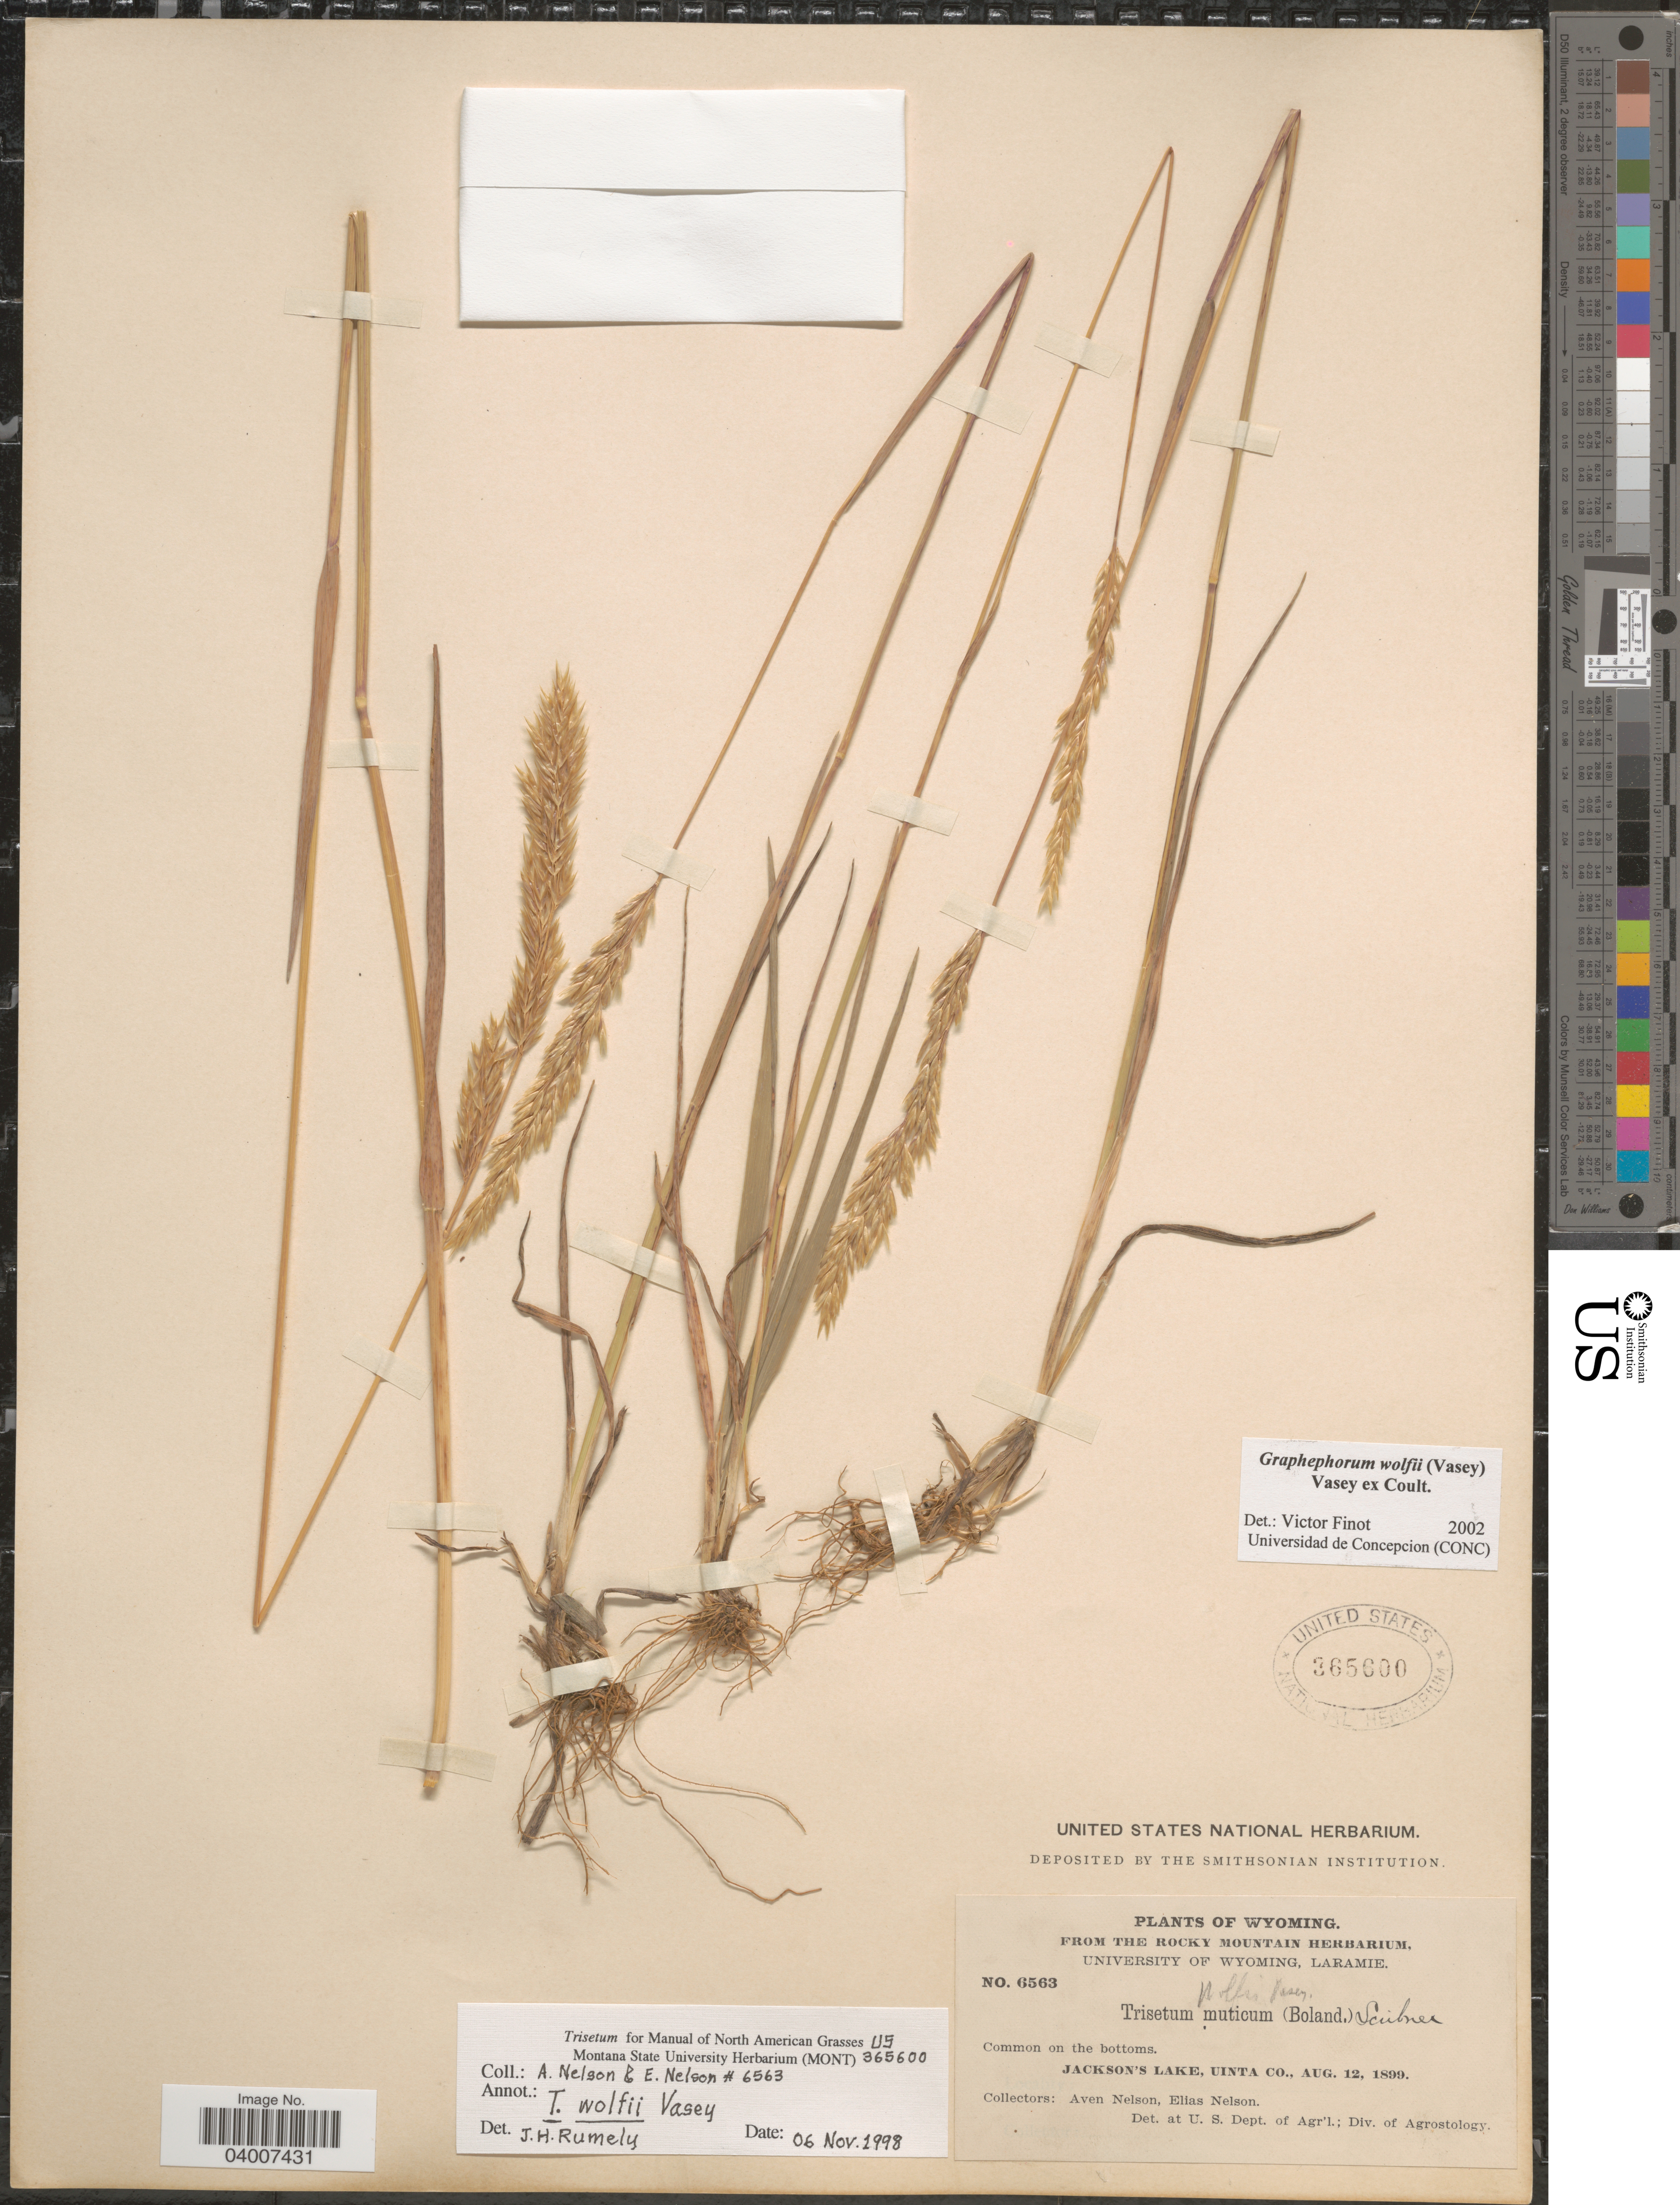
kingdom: Plantae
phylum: Tracheophyta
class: Liliopsida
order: Poales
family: Poaceae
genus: Graphephorum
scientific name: Graphephorum wolfii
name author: (E. Fourn.) Vasey ex Coult.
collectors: A. Nelson & E. Nelson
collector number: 6563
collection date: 1899-08-12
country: United States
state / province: Wyoming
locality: Jackson's Lake, Uinta Co.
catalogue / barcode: US 365600